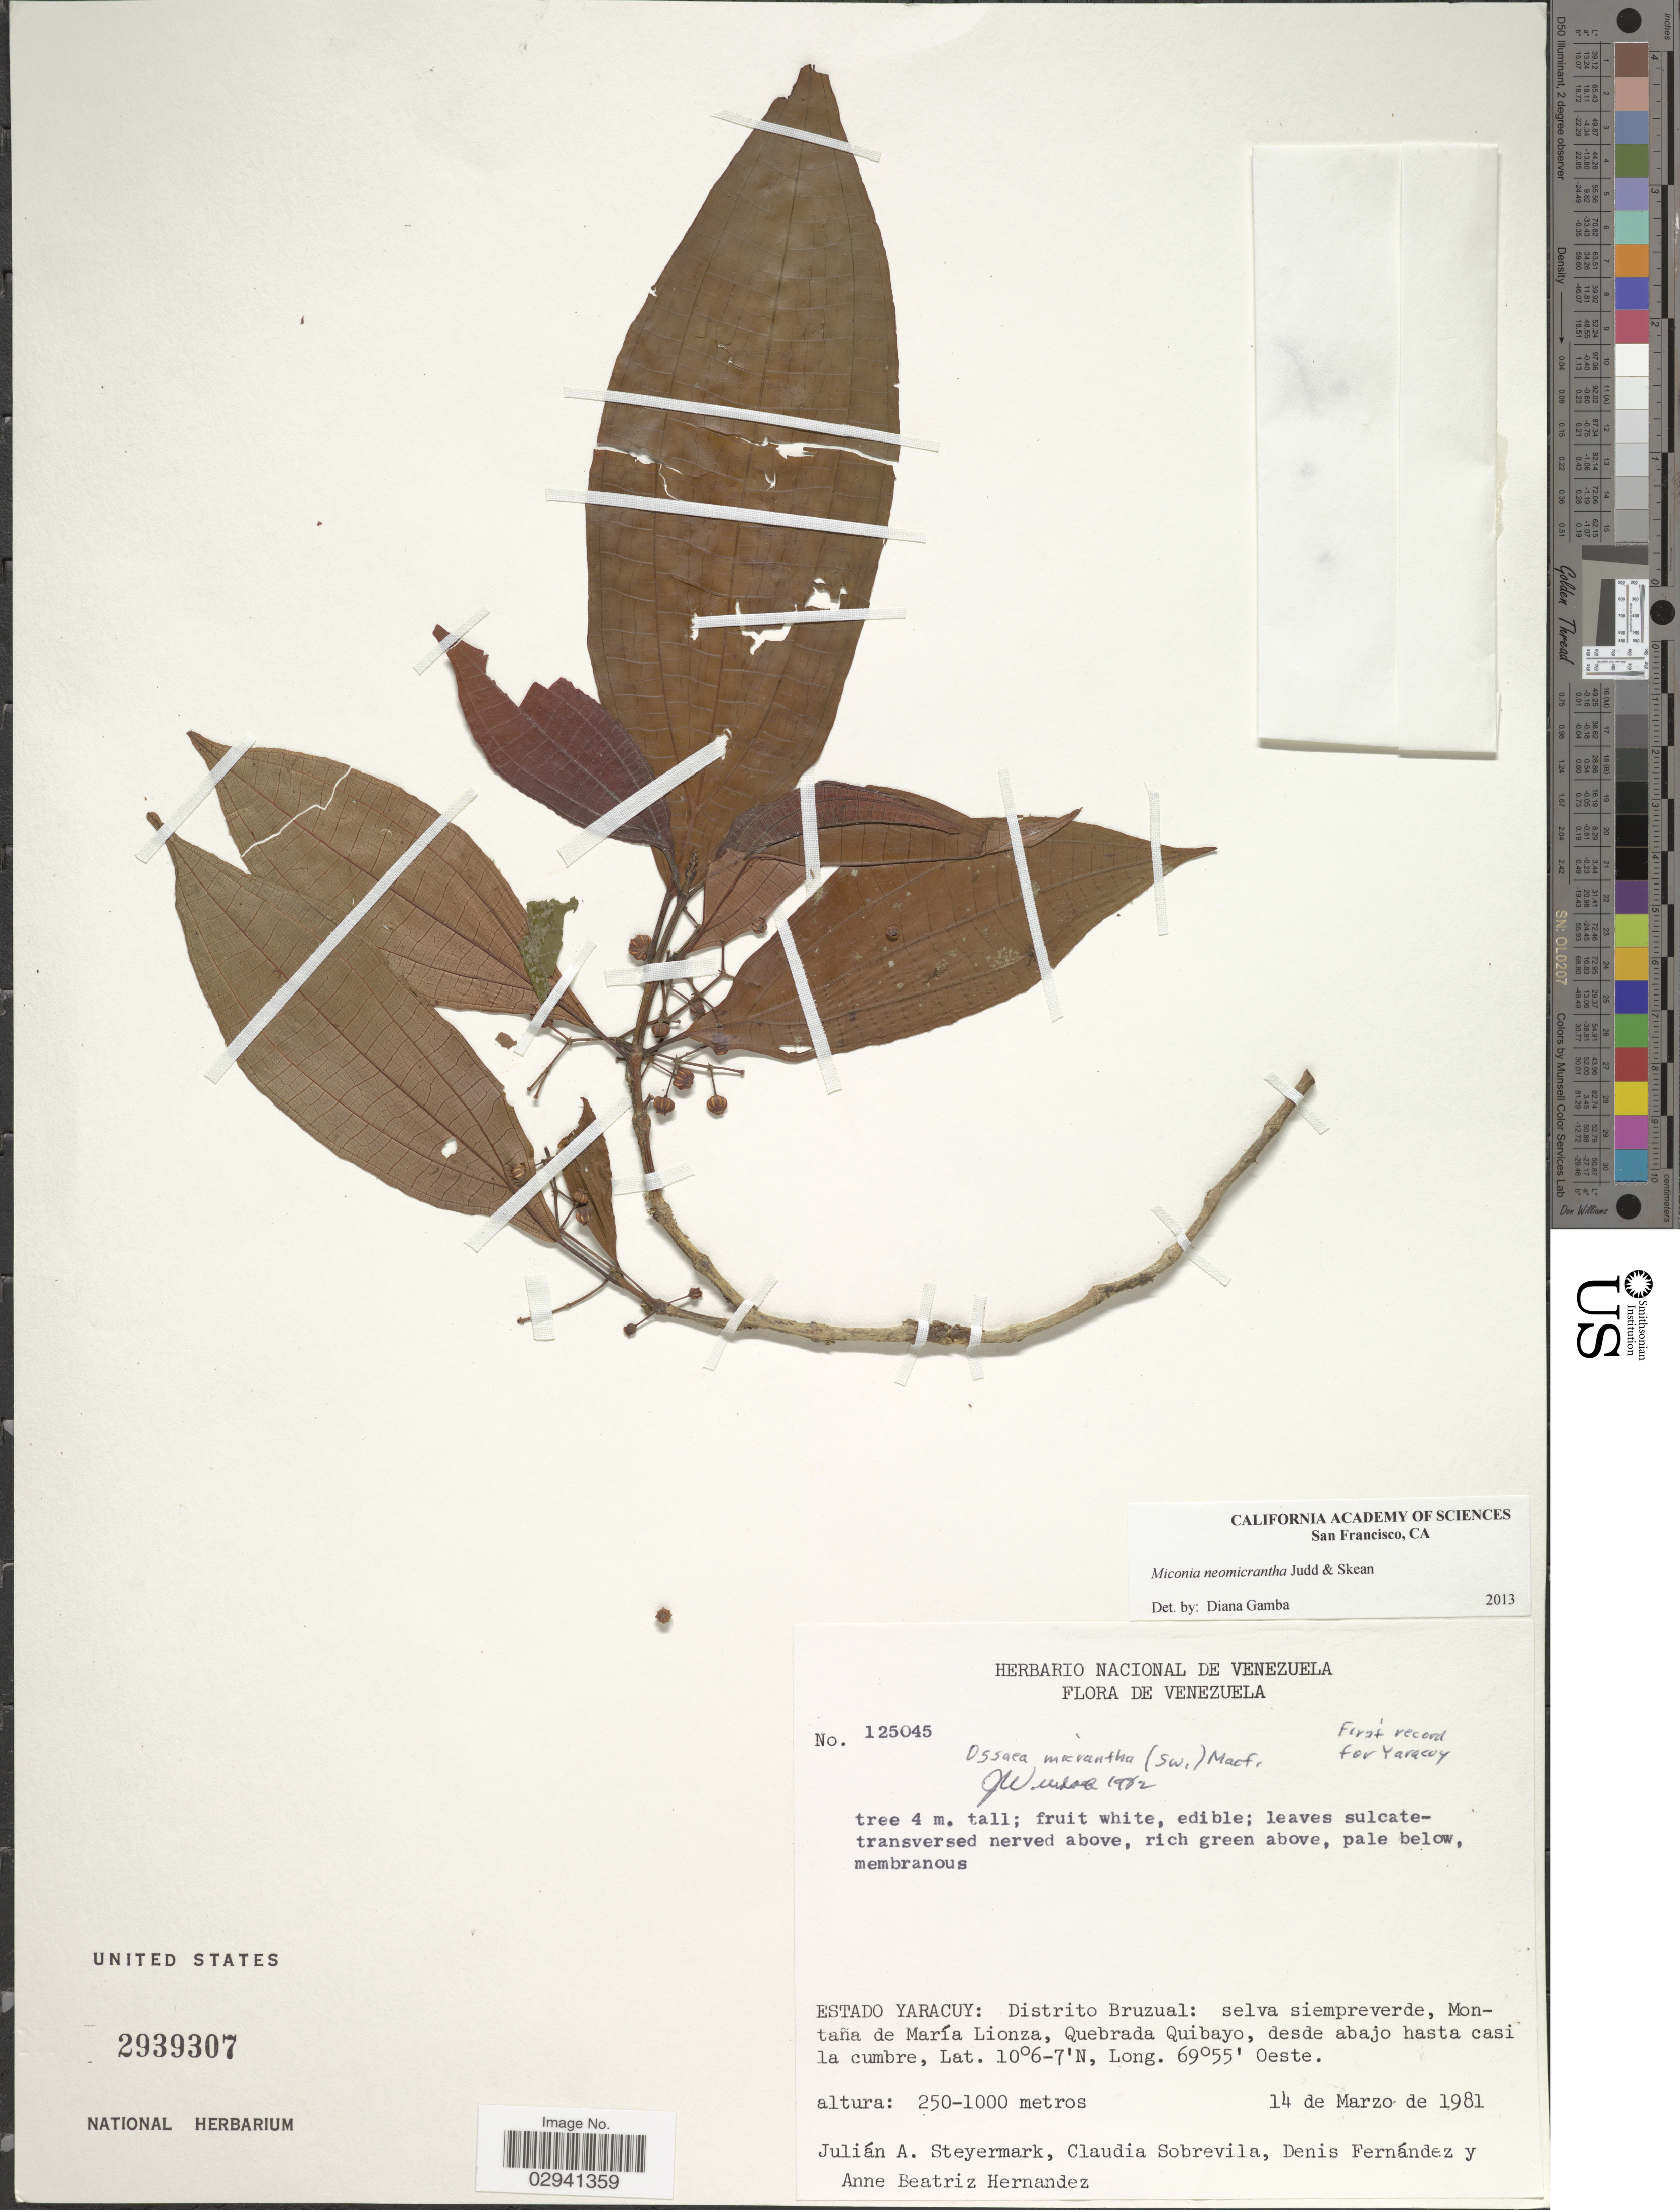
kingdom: Plantae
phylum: Tracheophyta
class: Magnoliopsida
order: Myrtales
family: Melastomataceae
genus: Miconia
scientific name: Miconia neomicrantha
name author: Judd & Skean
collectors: J. Steyermark, C. Sobrevila, D. Fernandez & A. B. Hernandez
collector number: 125045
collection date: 1981-03-14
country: Venezuela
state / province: Yaracuy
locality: Distrito Bruzual, selva siempreverde, Montaña de María Lionza, Quebrada Quibayo, desde abajo hasta casi la cumbre.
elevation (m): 250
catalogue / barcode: US 2939307